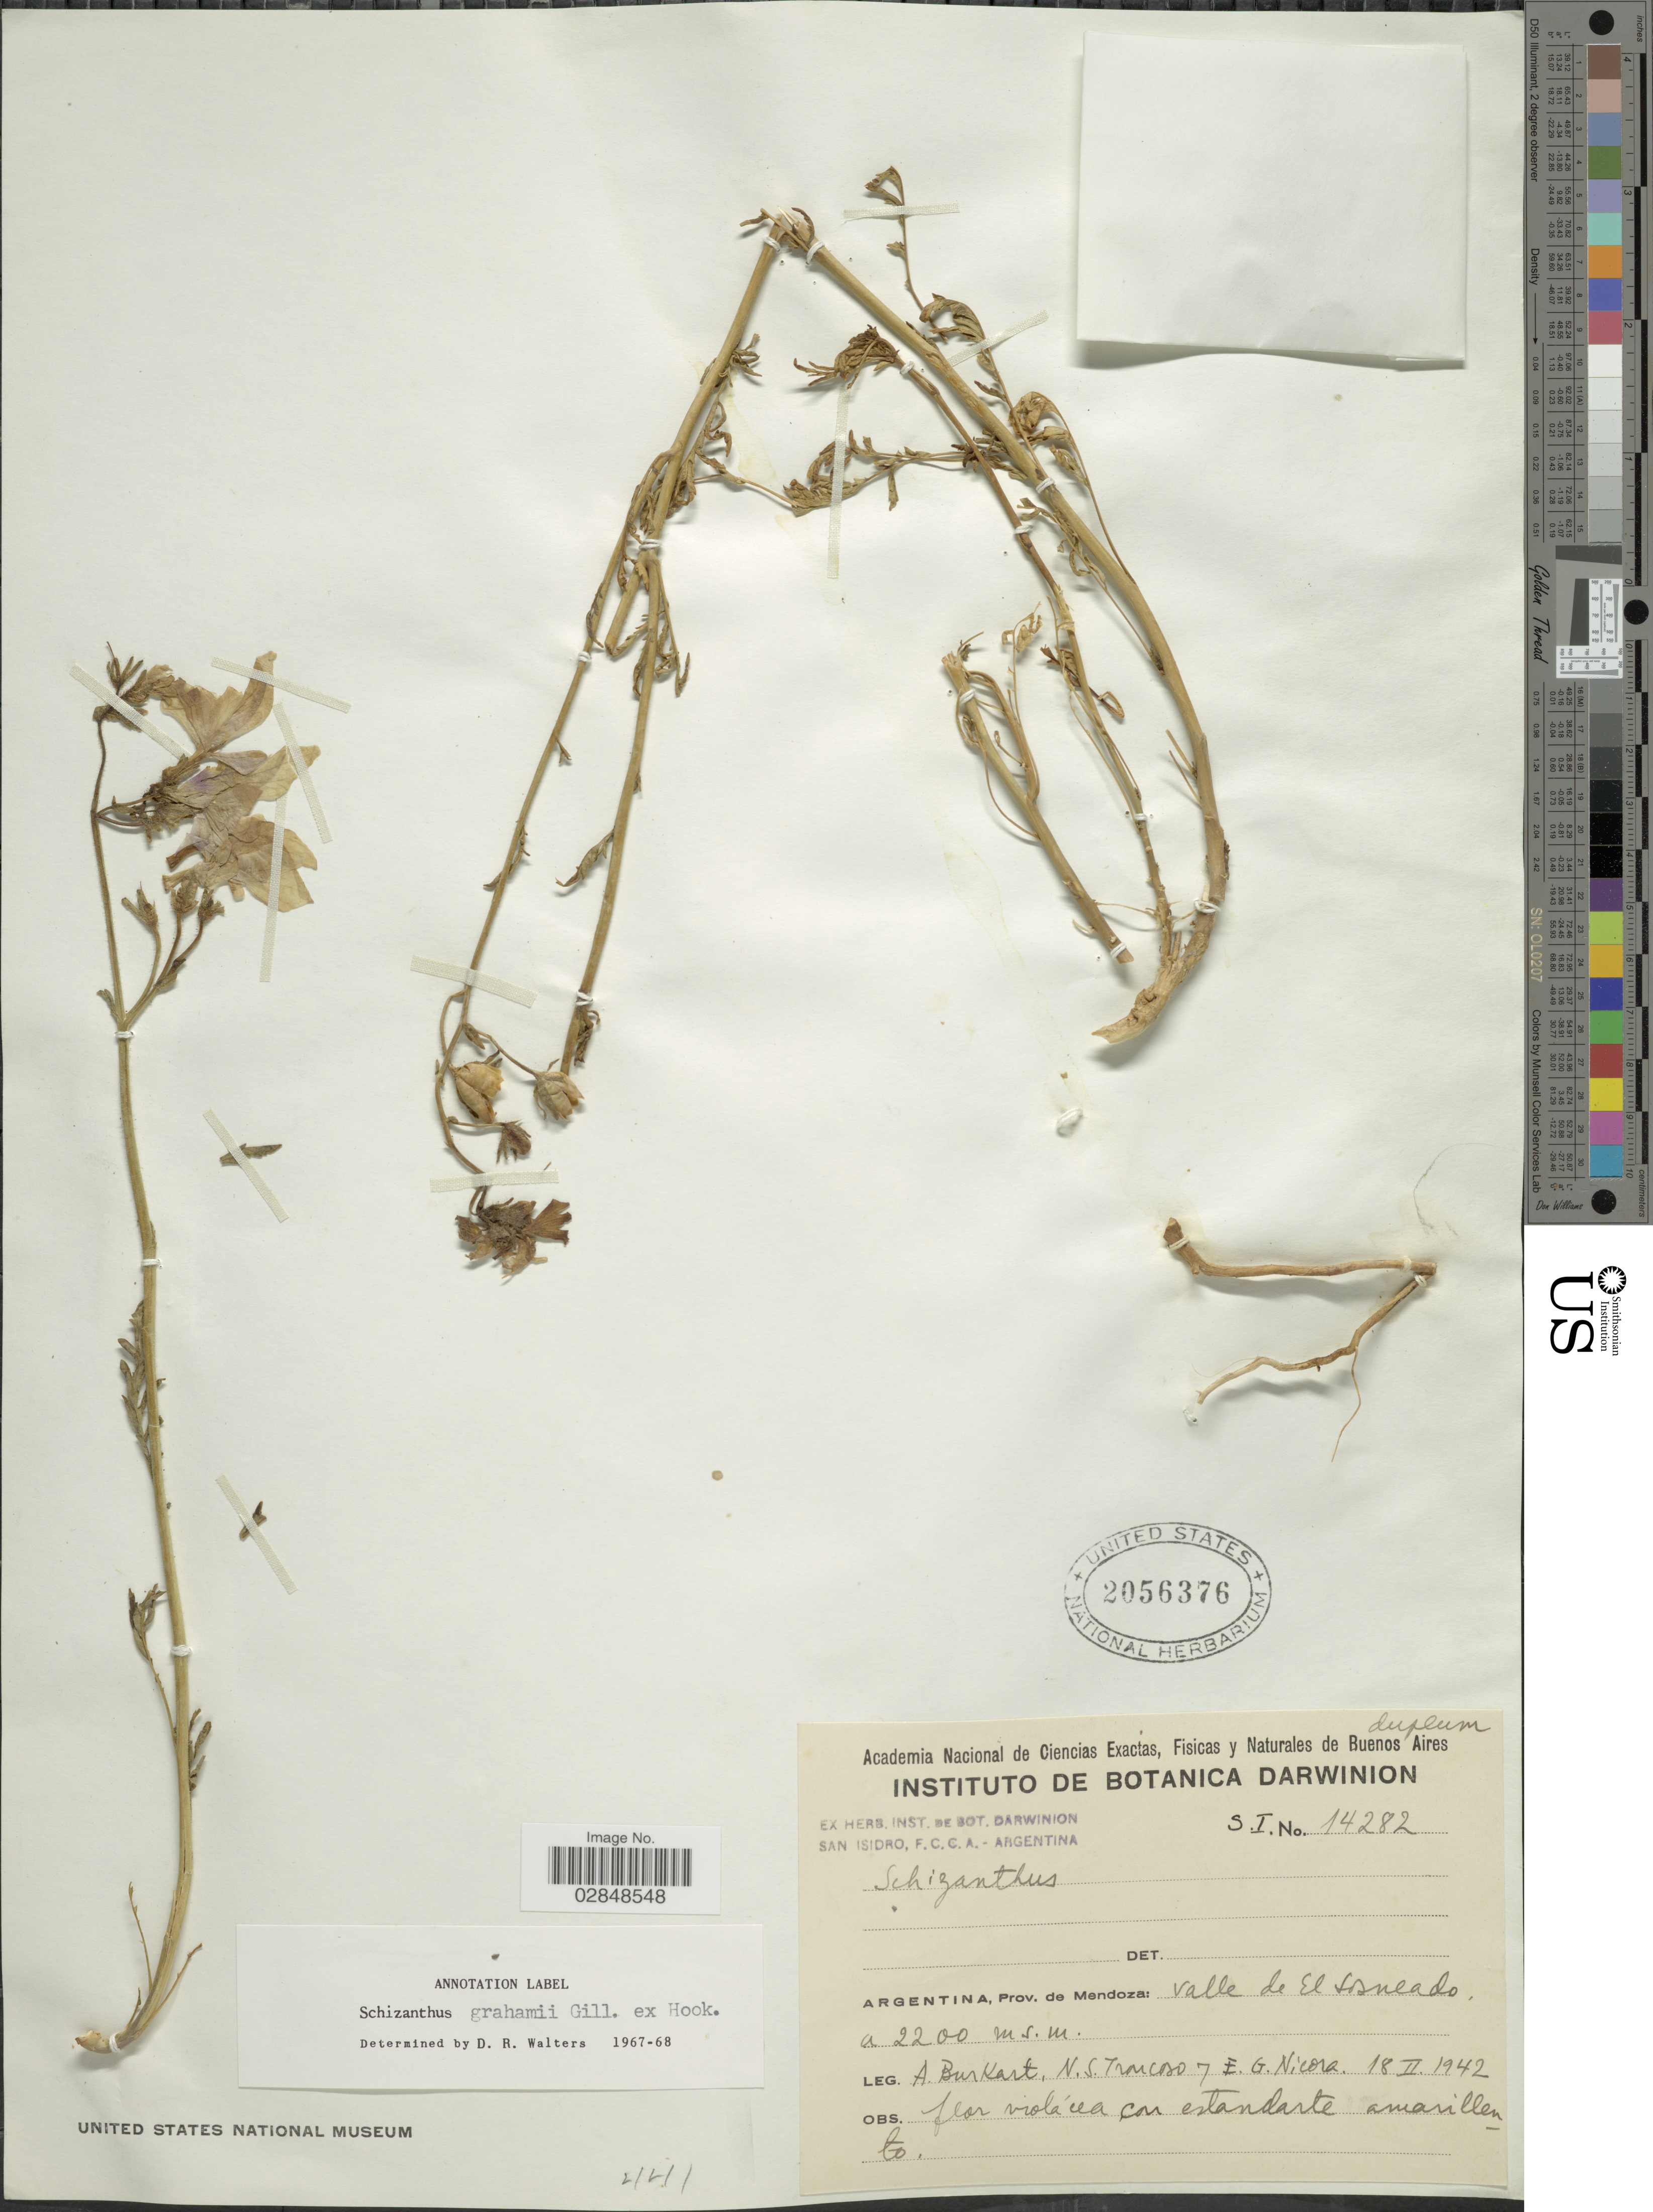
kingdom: Plantae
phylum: Tracheophyta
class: Magnoliopsida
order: Solanales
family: Solanaceae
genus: Schizanthus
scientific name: Schizanthus grahamii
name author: Gillies ex Hook.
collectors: A. E. Burkart, N. Troncoso & E. G. Nicora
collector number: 14282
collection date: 1942-02-18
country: Argentina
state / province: Mendoza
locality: Valle de El Sosneado.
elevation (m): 2200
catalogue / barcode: US 2056376